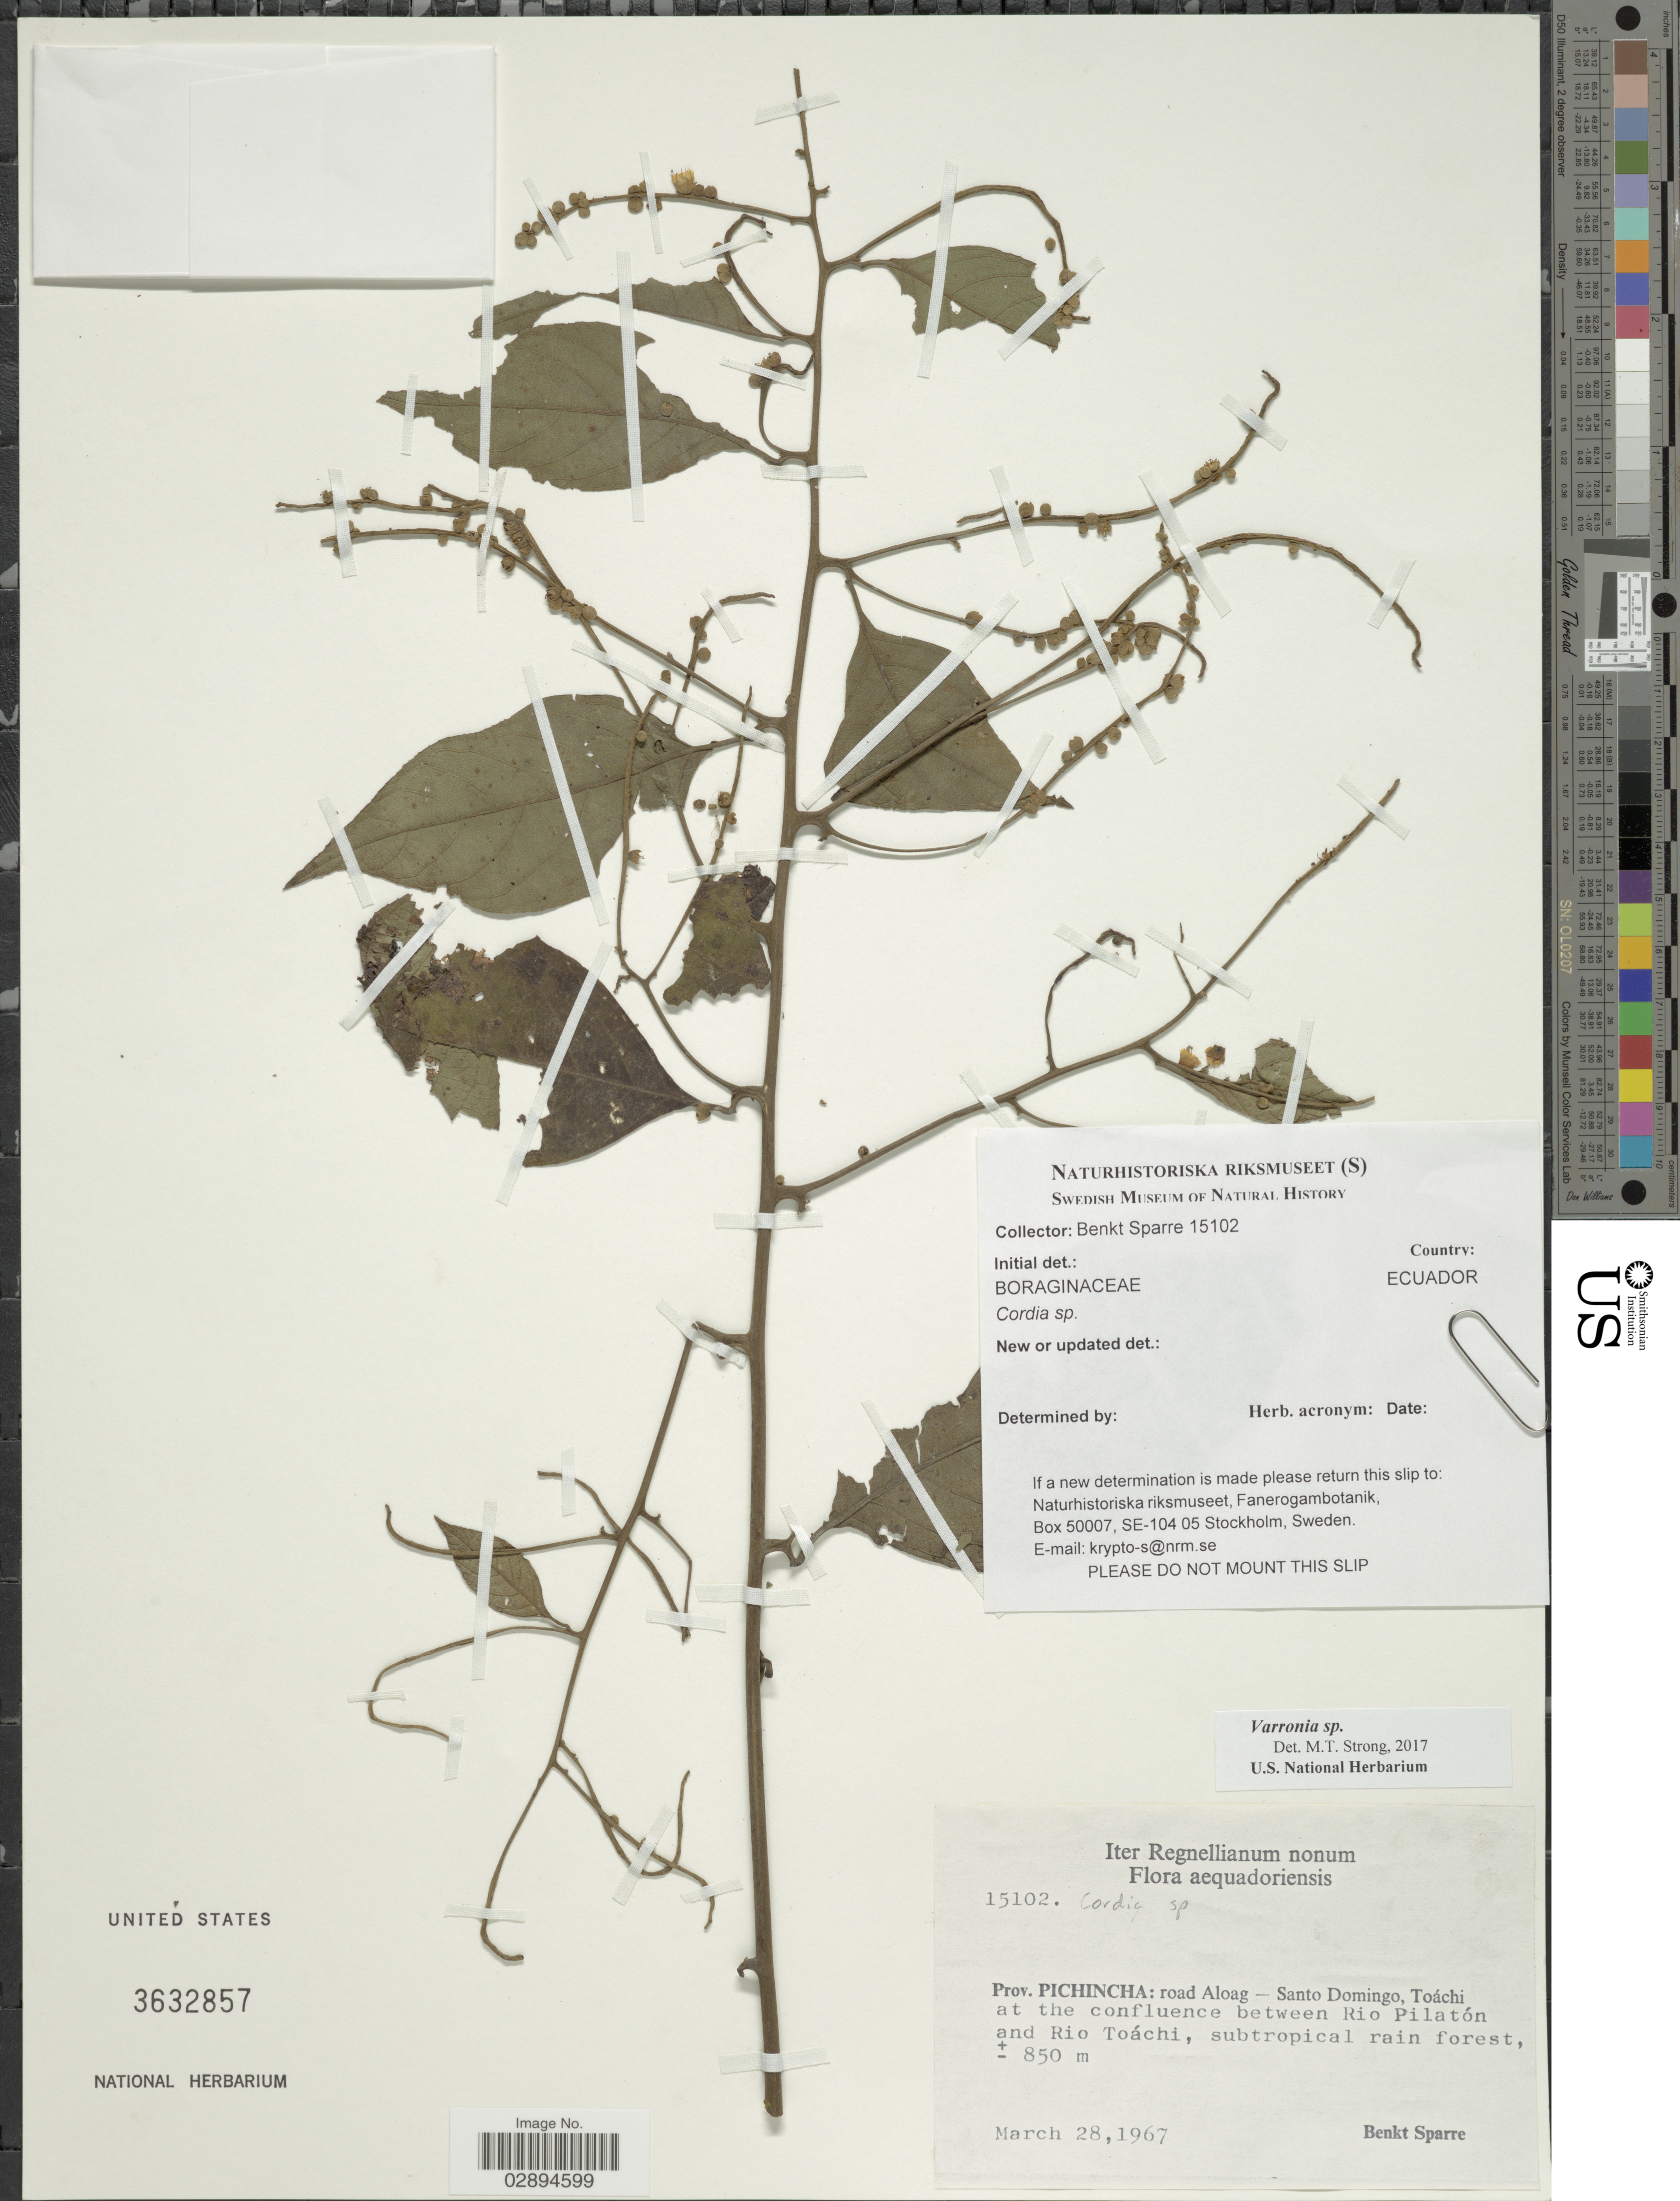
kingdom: Plantae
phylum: Tracheophyta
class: Magnoliopsida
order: Boraginales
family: Cordiaceae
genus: Varronia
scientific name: Varronia sp.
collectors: B. Sparre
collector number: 15102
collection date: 1967-03-28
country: Ecuador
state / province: Pichincha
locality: Prov. Pichincha: road Aloag - Santo Domingo, Toáchi at the confluence between Rio Pilatón and Rio Toáchi.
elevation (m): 850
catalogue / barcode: US 3632857